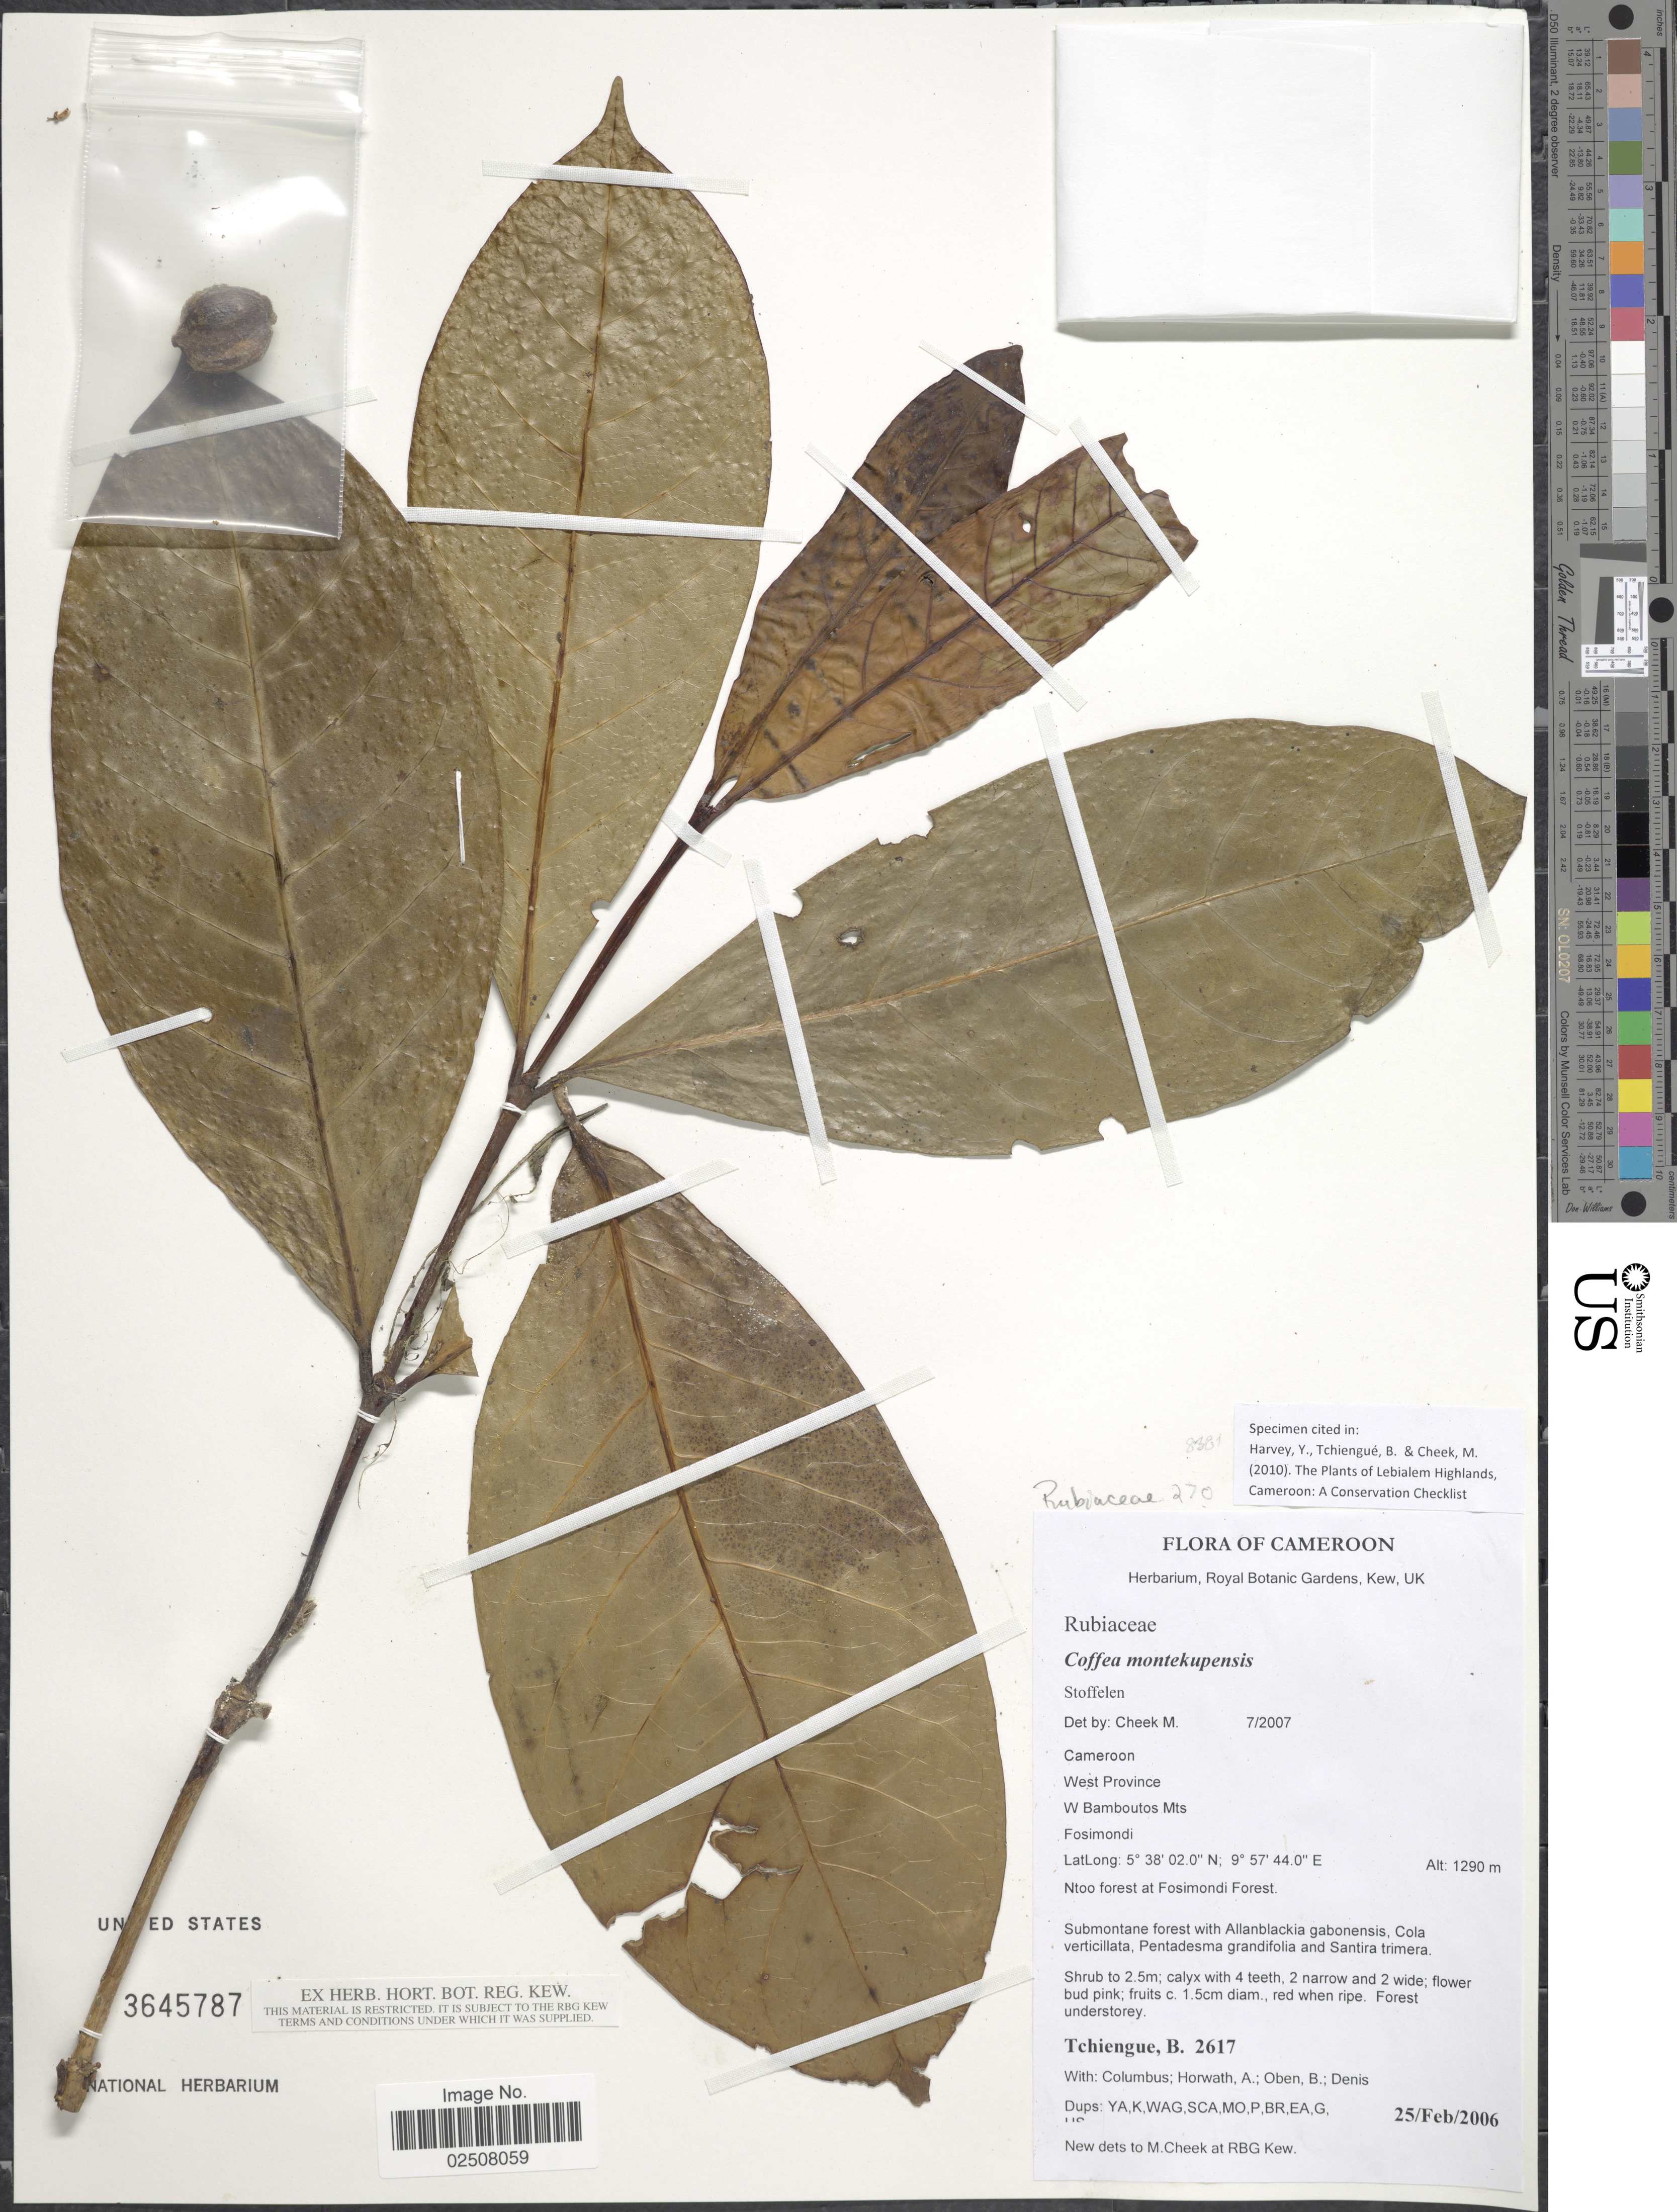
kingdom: Plantae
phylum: Tracheophyta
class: Magnoliopsida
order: Gentianales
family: Rubiaceae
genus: Coffea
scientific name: Coffea mauritiana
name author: Lam.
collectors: B. Tchiengue, A. Horwath, B. Oben, E. Enong & G. Prenner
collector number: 2617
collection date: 2006-02-15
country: Cameroon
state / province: Littoral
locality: Ebo Proposed National Park. Bekob.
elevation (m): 830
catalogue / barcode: US 3645787